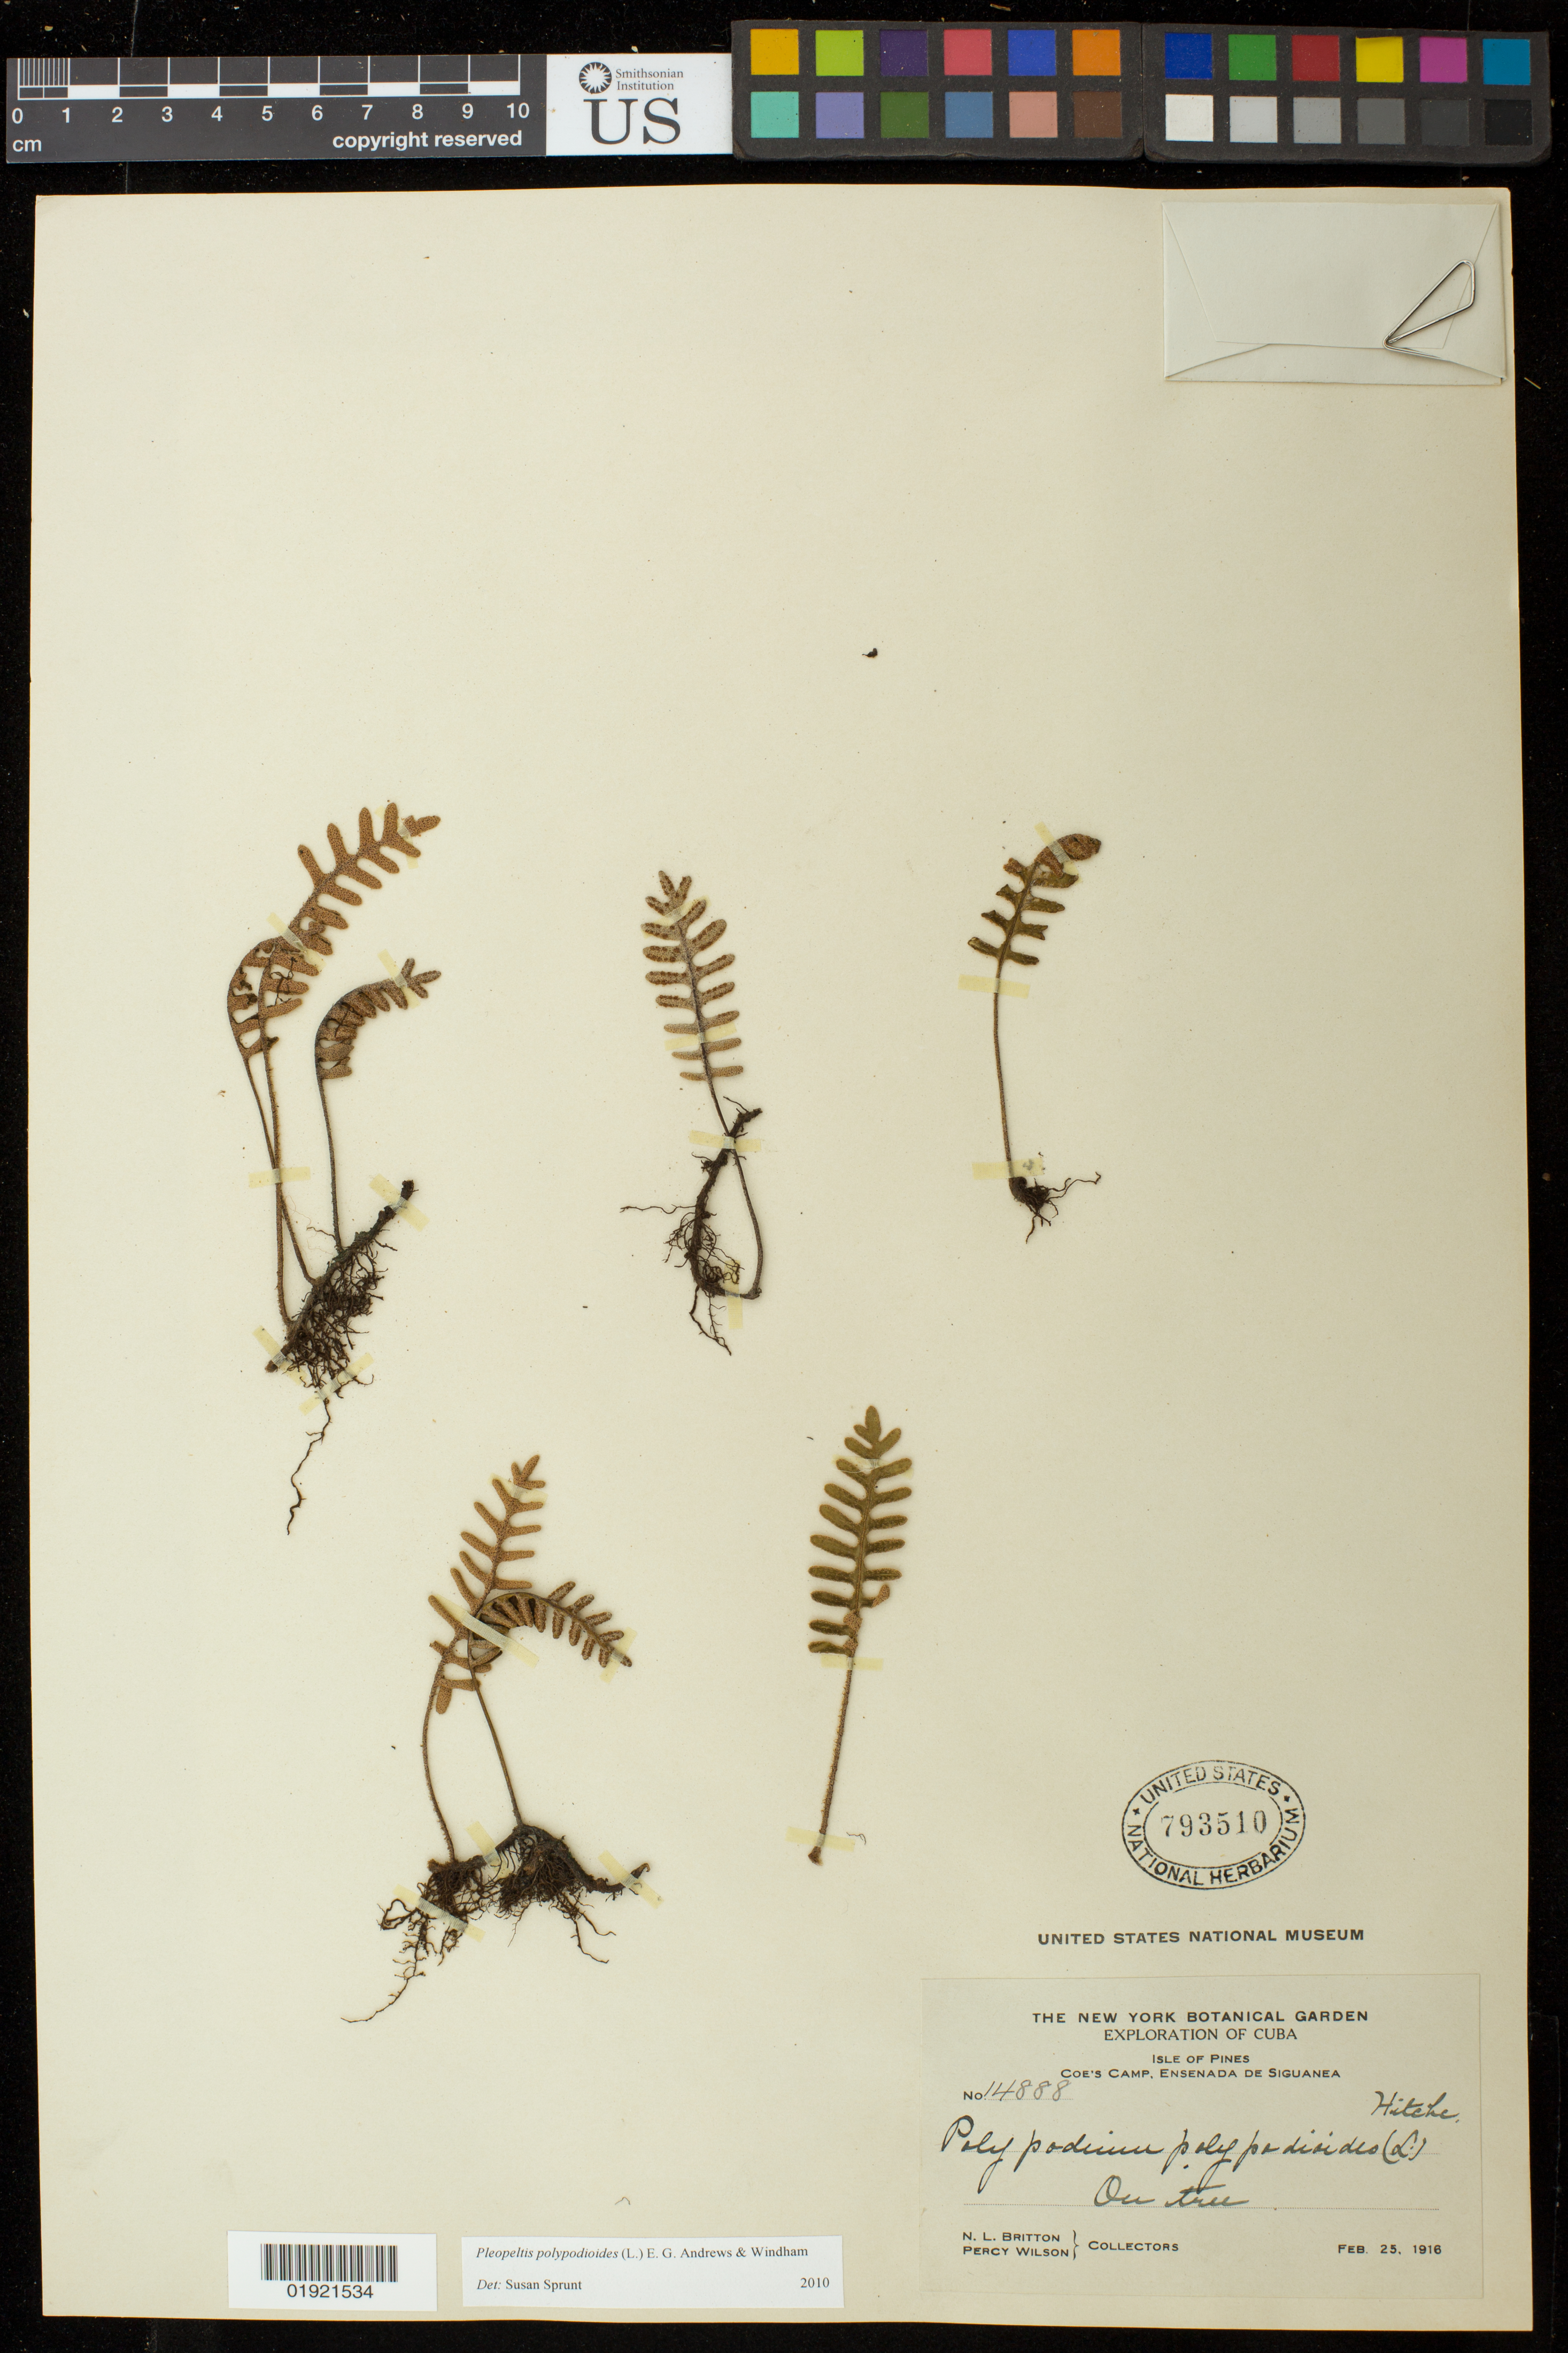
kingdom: Plantae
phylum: Tracheophyta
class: Polypodiopsida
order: Polypodiales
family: Polypodiaceae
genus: Pleopeltis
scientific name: Pleopeltis polypodioides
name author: (L.) E.G. Andrews & Windham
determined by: Sprunt, S. V.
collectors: N. Britton & P. Wilson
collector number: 14888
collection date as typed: Feb. 25, 1916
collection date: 1916-02-25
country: Cuba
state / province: Isla de La Juventud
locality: Isle of Pines, Coe's Camp, Ensenada de Siguanea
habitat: on tree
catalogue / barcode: US 793510